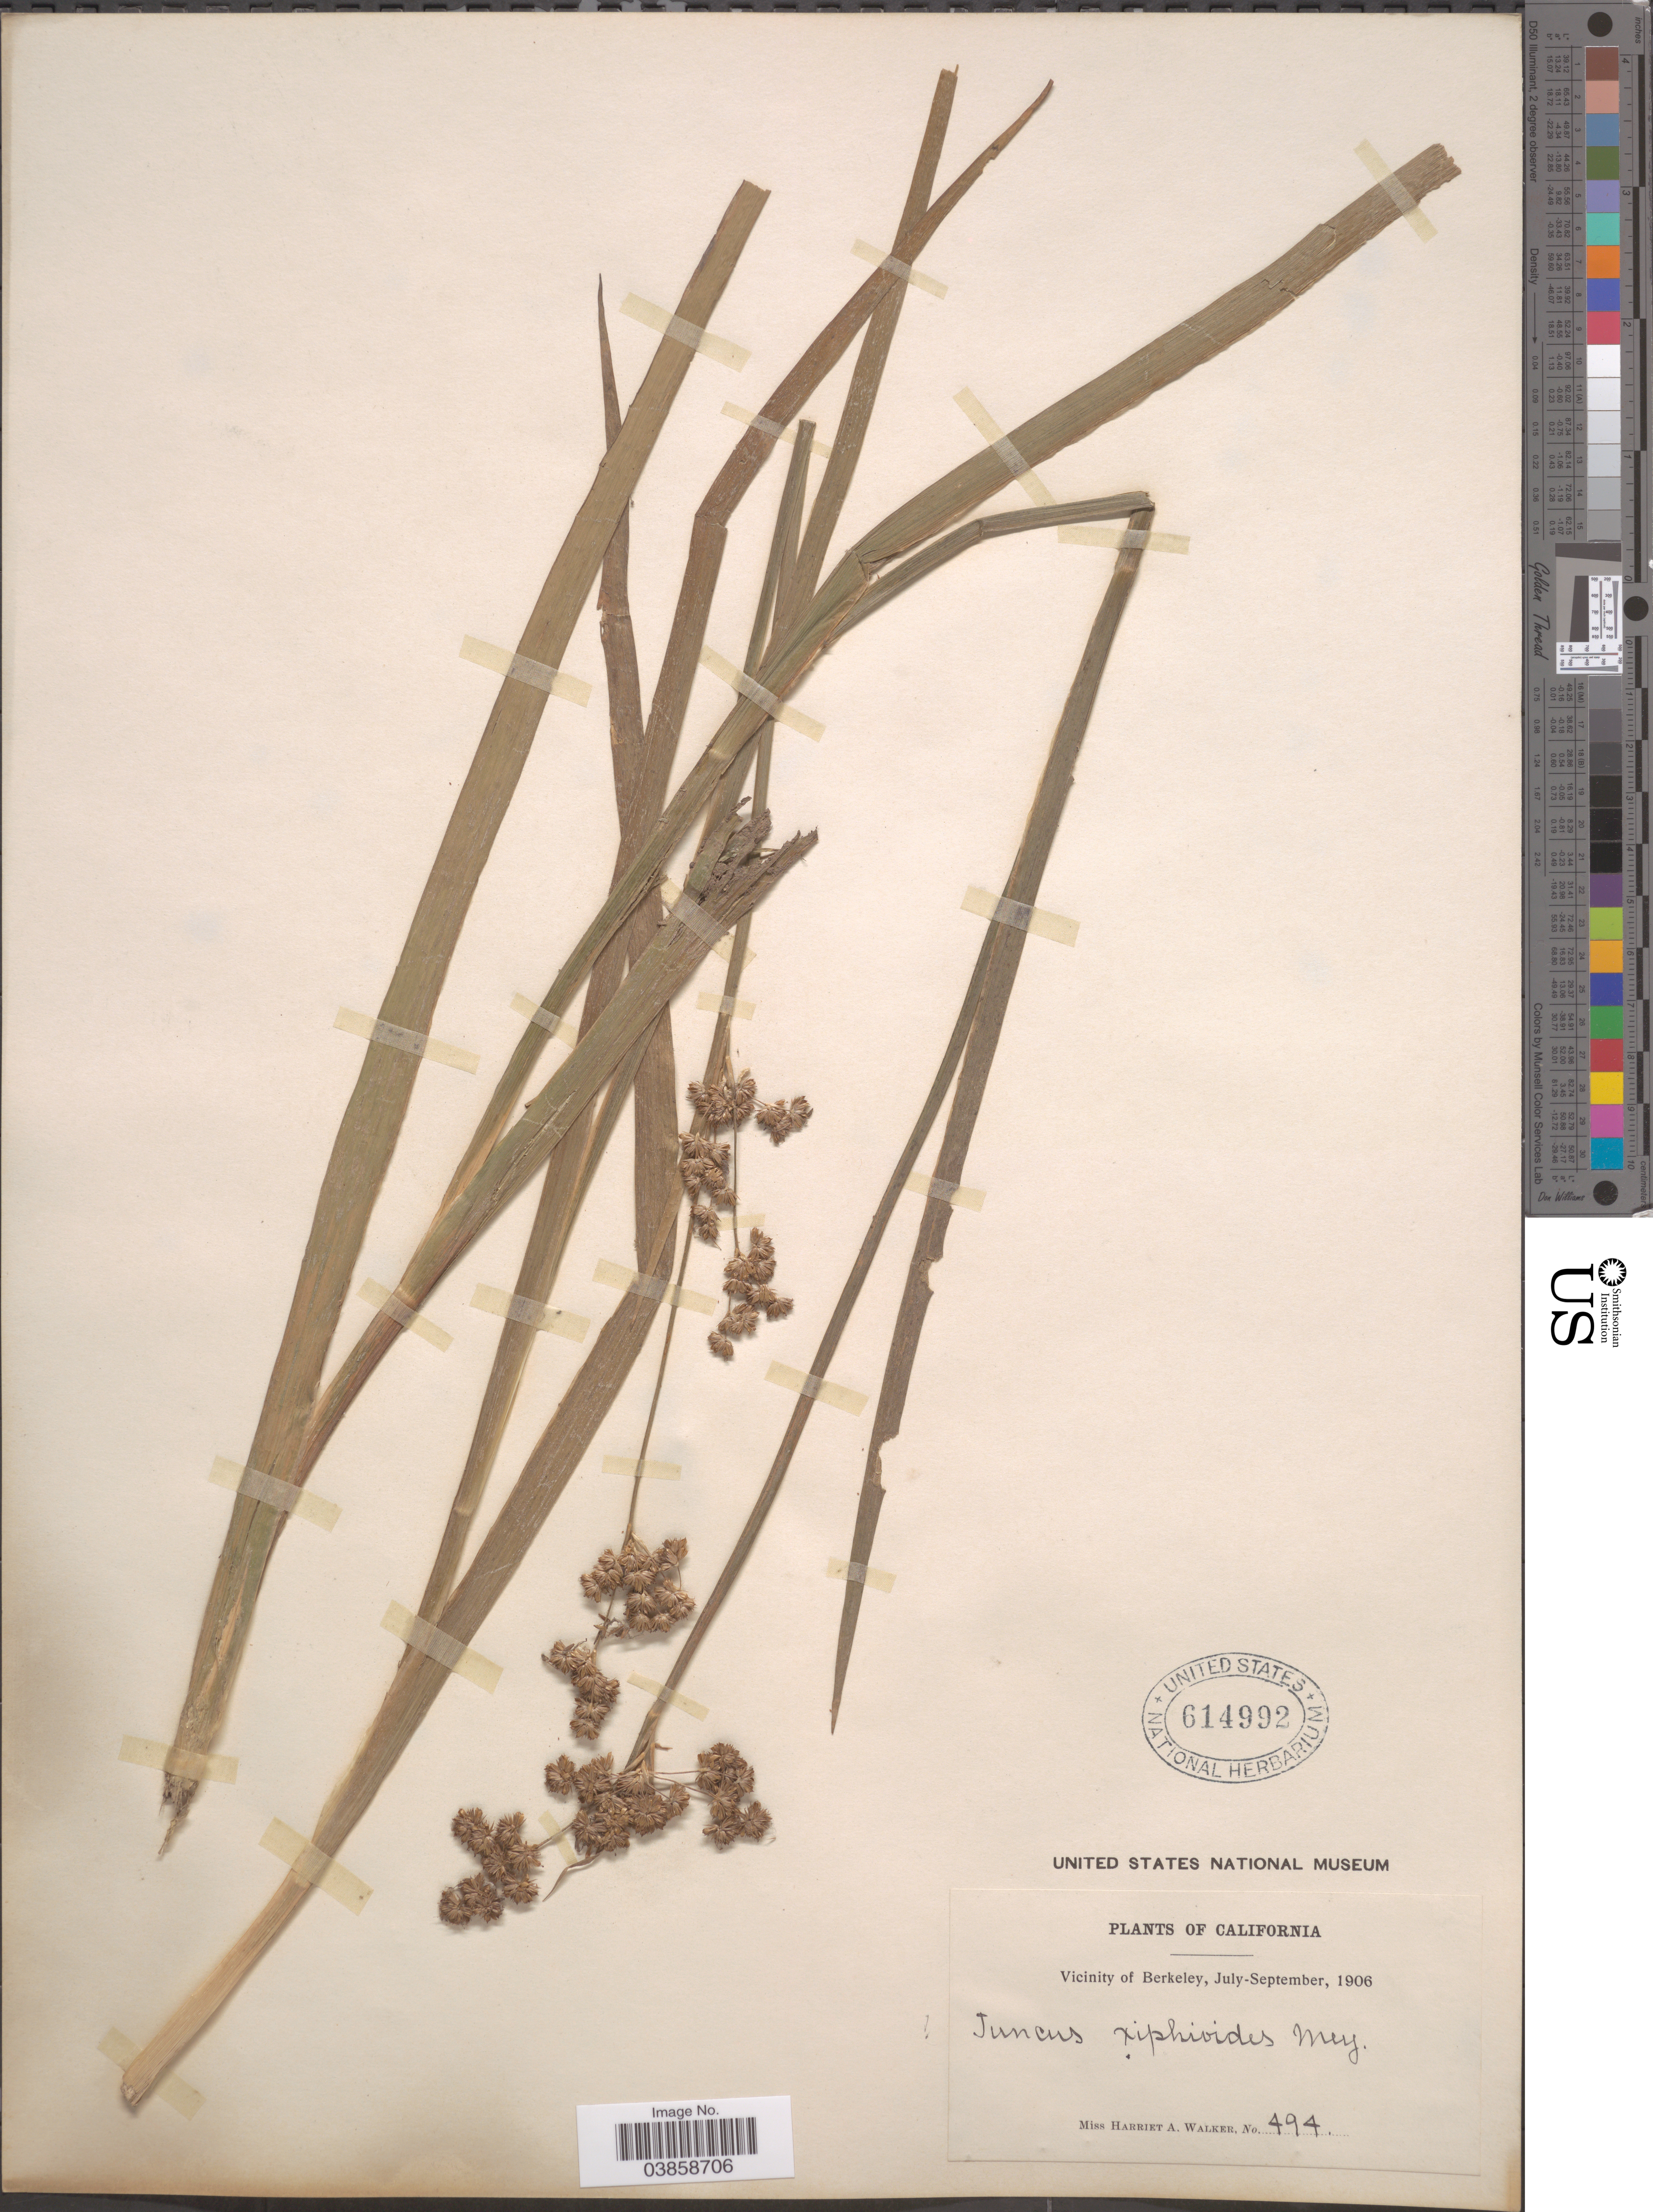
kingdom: Plantae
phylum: Tracheophyta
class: Liliopsida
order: Poales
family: Juncaceae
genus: Juncus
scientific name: Juncus xiphioides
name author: E. Mey.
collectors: H. Walker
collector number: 494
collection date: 1906-07/1906-09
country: United States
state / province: California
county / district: Alameda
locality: Vicinity of Berkeley.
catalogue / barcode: US 614992